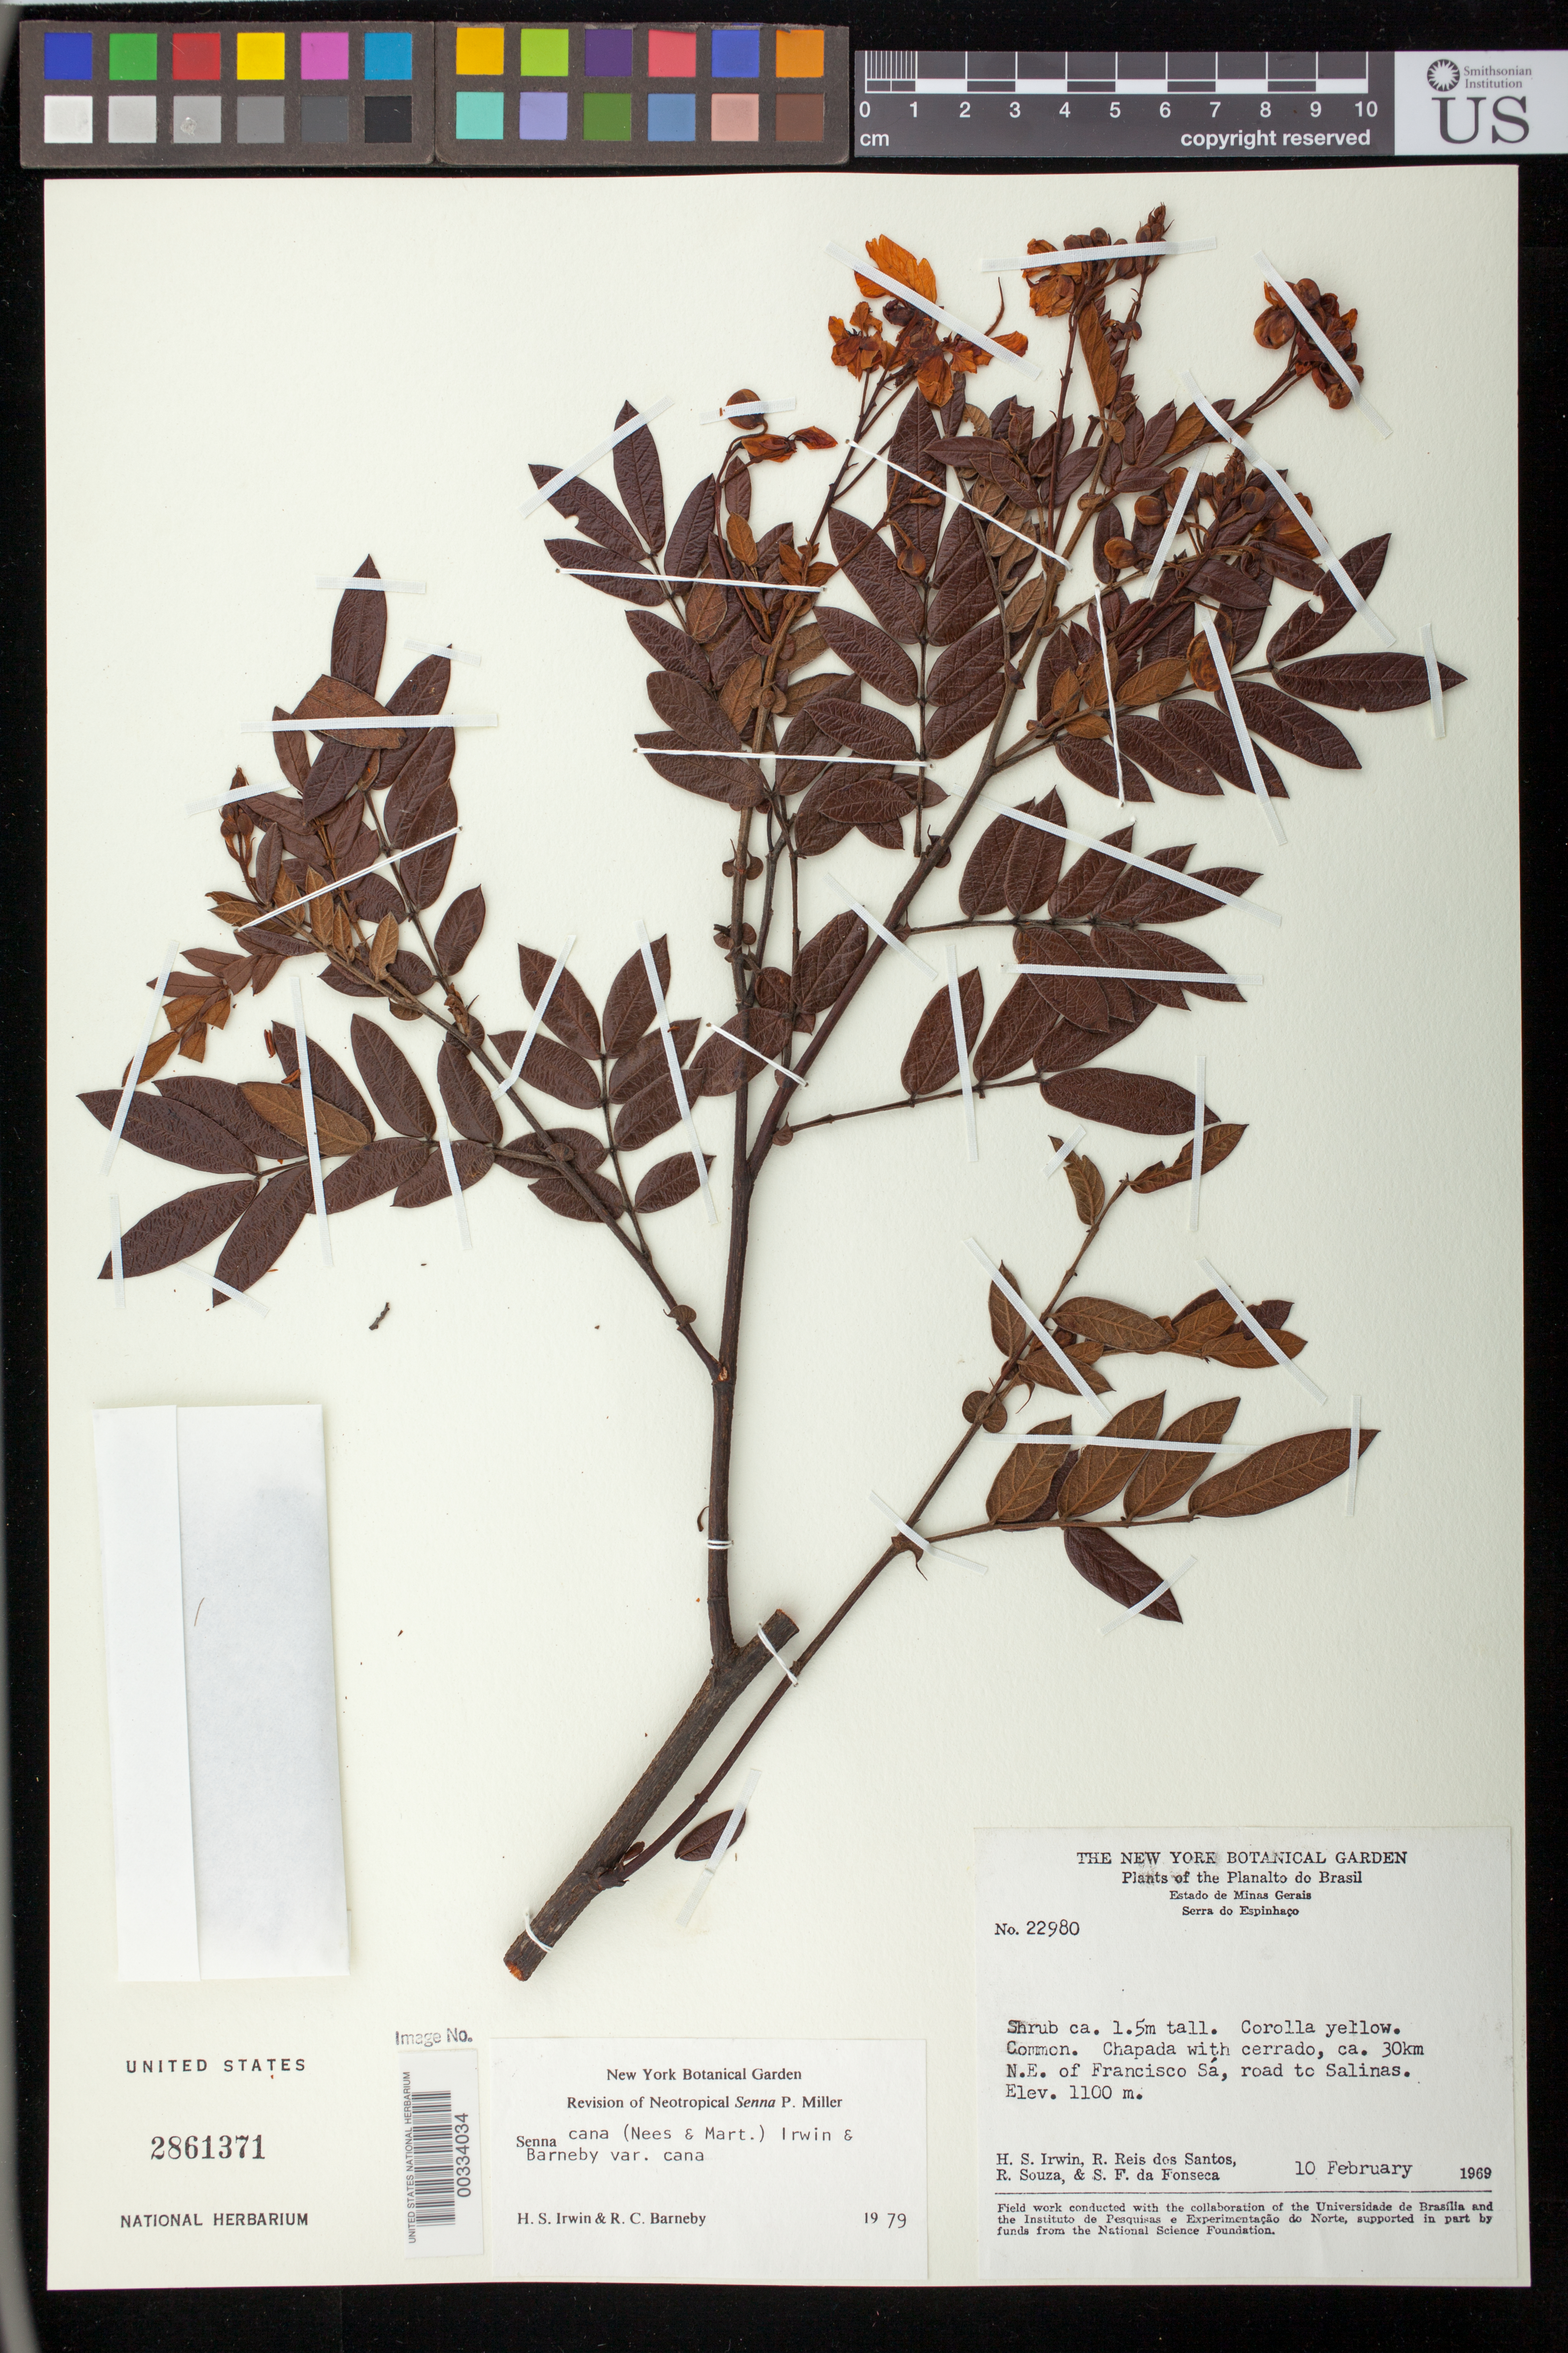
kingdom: Plantae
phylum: Tracheophyta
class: Magnoliopsida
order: Fabales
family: Fabaceae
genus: Senna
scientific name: Senna cana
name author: (Nees & Mart.) H.S. Irwin & Barneby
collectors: H. Irwin, R. G. P. Santos, R. Souza & S. F. Fonsêca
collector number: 22980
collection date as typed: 10 Feb 1969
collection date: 1969-02-10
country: Brazil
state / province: Minas Gerais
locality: Serra do espinhaco; ca 30 km ne of francisco sa, road to salinas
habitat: Chapada with cerrado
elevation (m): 1100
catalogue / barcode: US 2861371